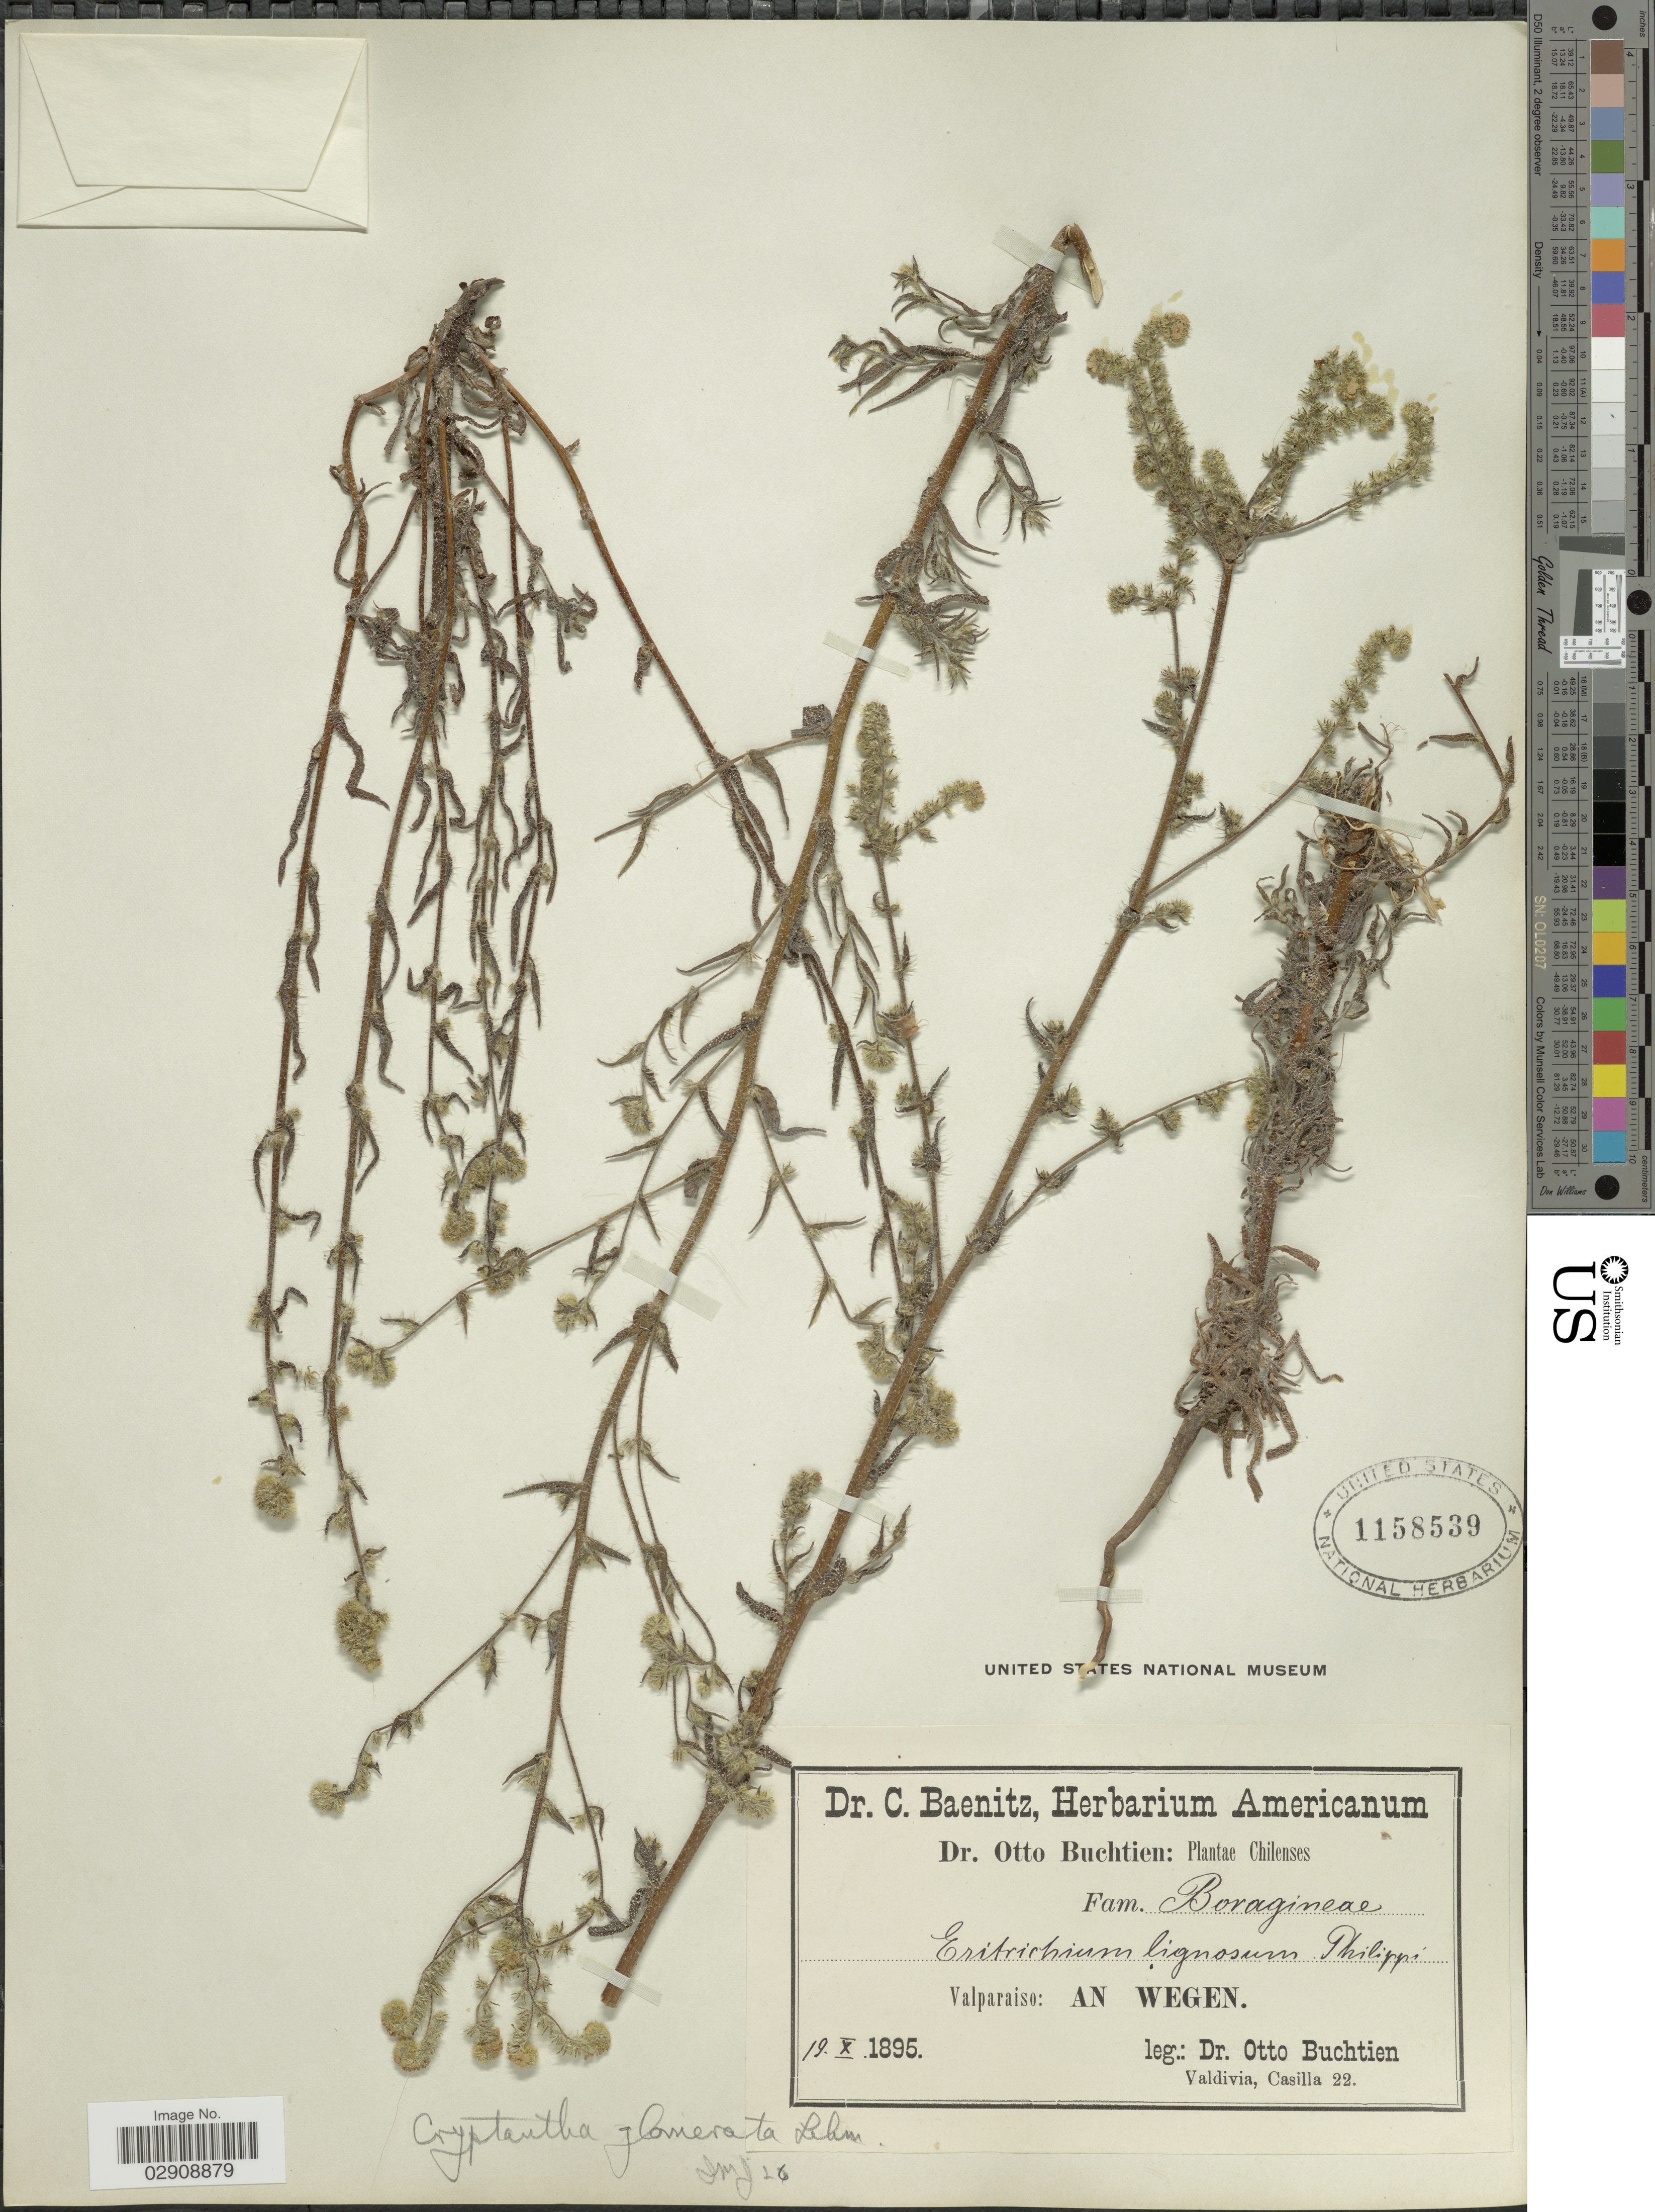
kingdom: Plantae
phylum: Tracheophyta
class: Magnoliopsida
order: Boraginales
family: Boraginaceae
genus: Cryptantha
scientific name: Cryptantha glomerata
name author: (G. Don) Lehm.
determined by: Moroni, Pablo, (SI), Instituto de Botanica Darwinion (ARGENTINA)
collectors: O. Buchtien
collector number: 22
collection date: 1895-10-19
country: Chile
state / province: Valparaíso (V)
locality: Valparaiso: An Wegen. Chile.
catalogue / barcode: US 1158539